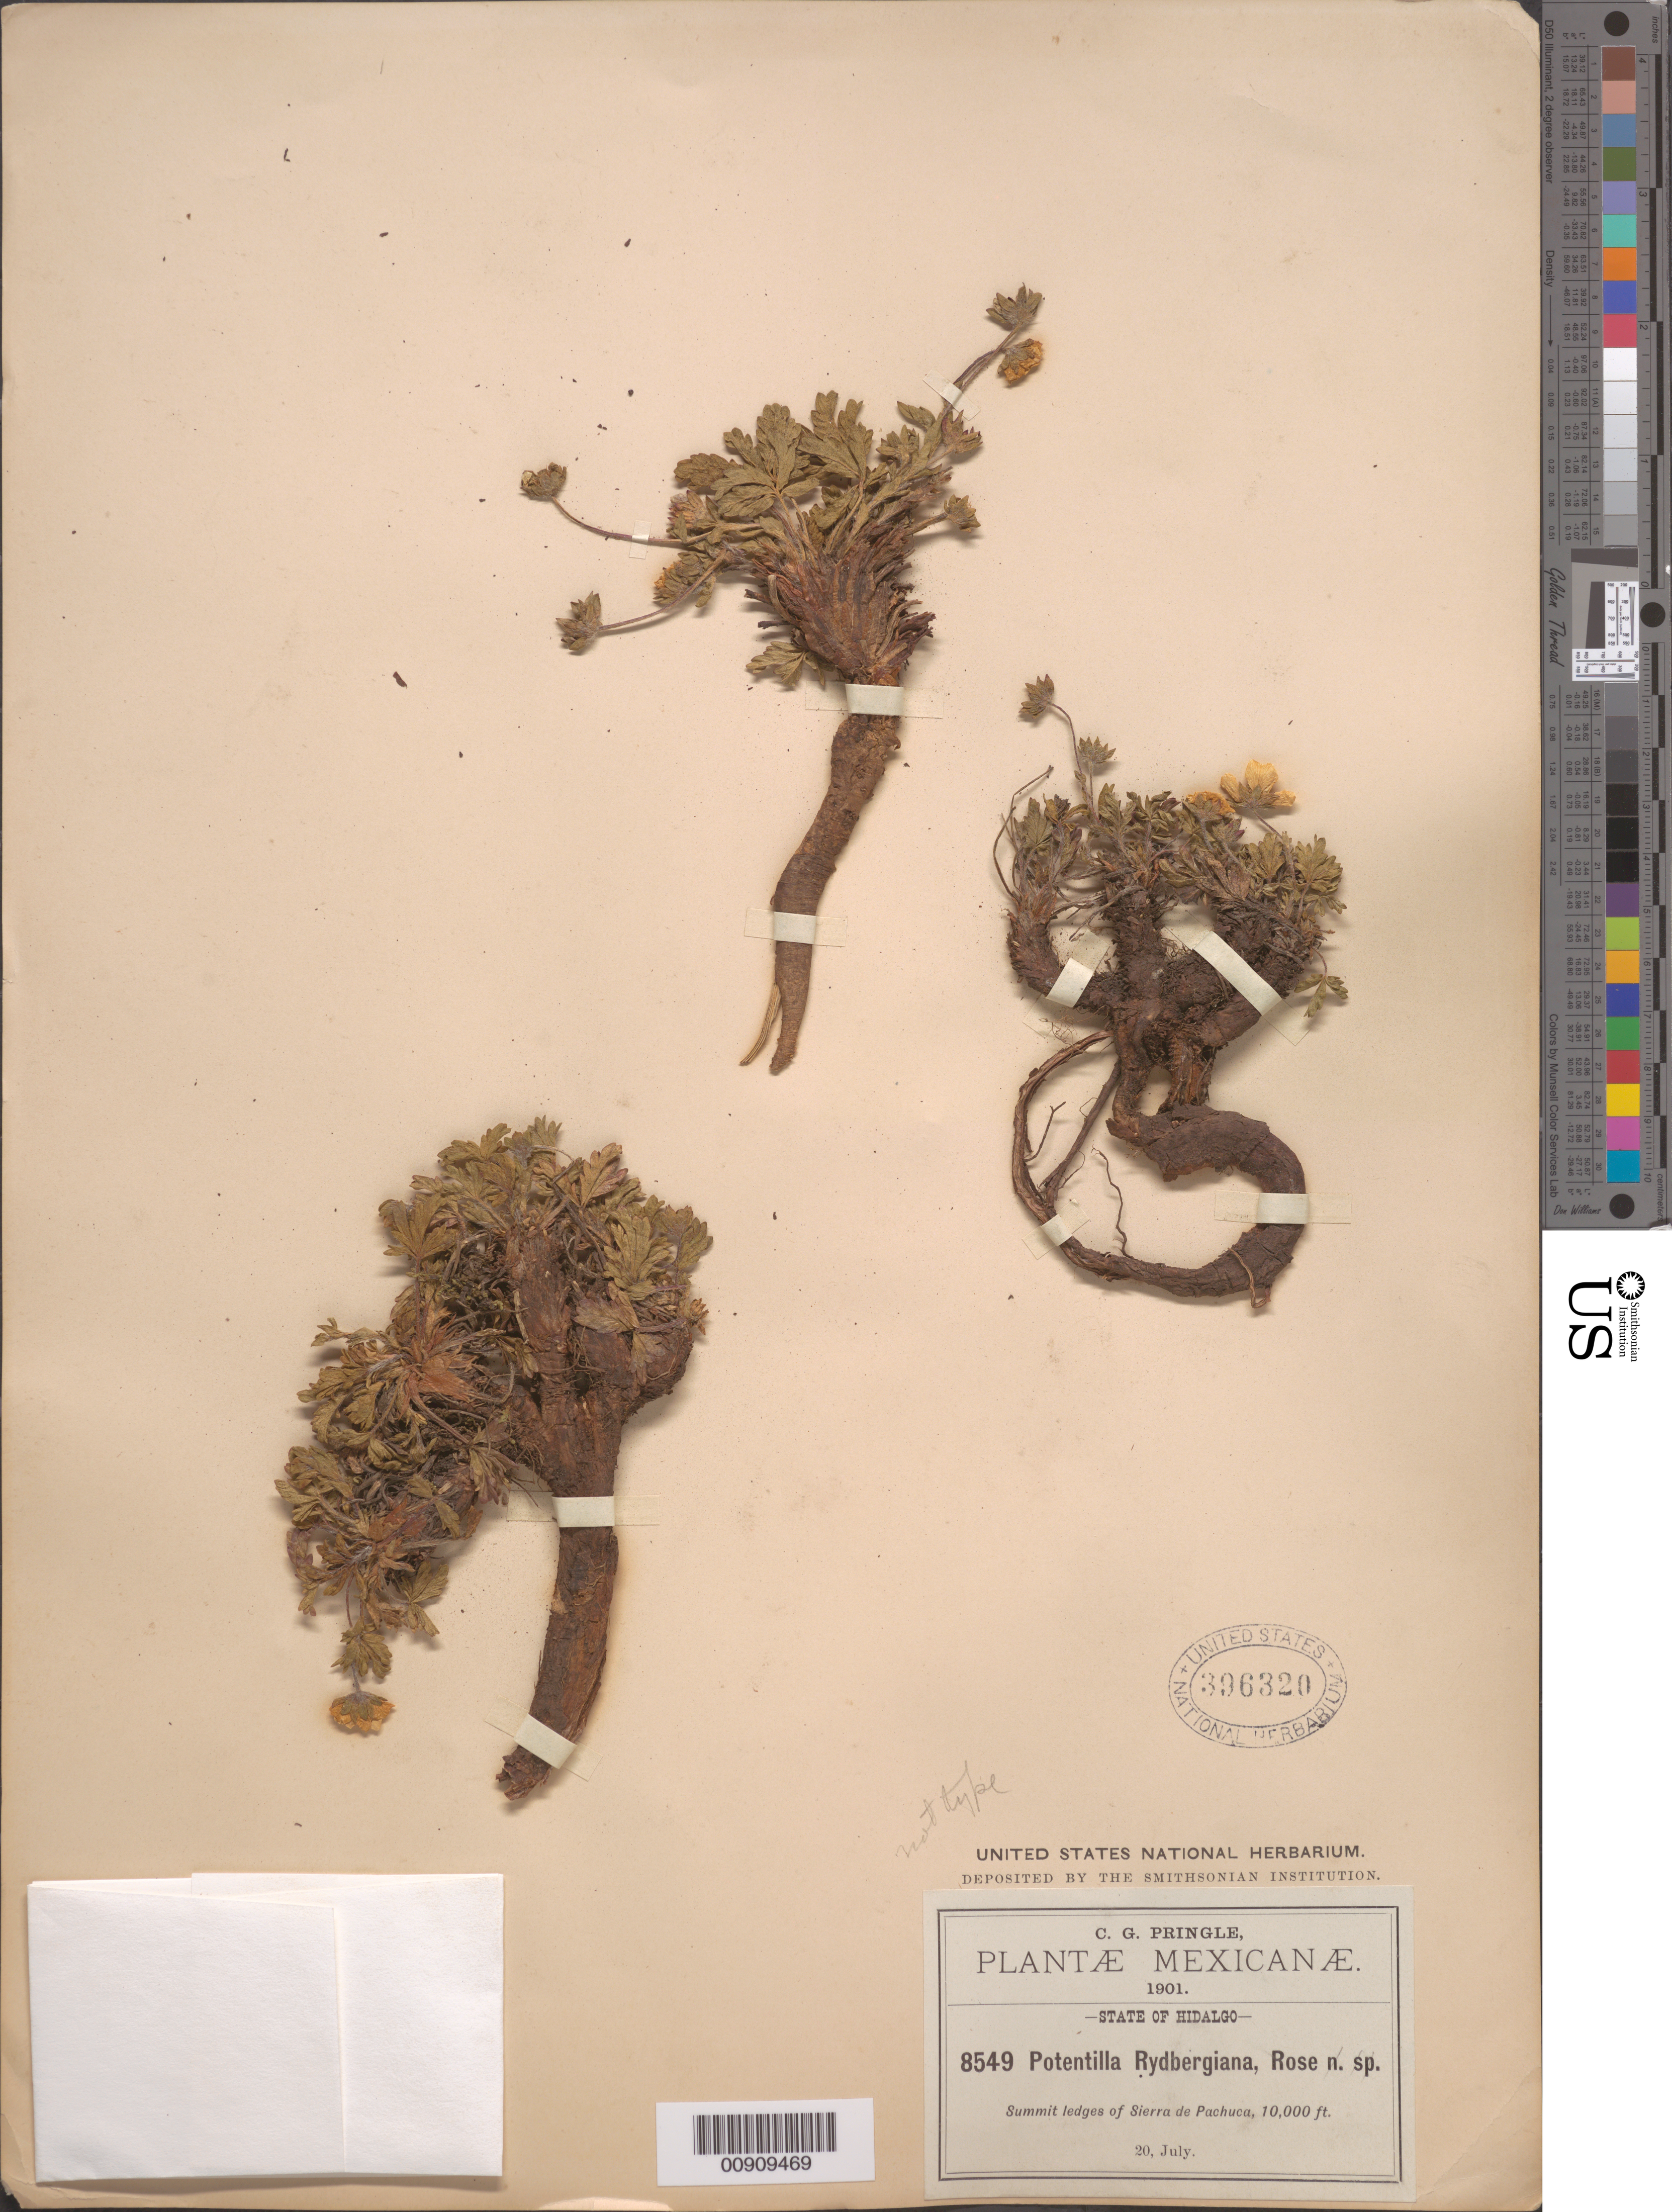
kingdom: Plantae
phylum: Tracheophyta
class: Magnoliopsida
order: Rosales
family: Rosaceae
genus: Potentilla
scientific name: Potentilla rydbergiana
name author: Rose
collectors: C. G. Pringle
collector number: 8549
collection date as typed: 20 Jul 1901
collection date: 1901-07-20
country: Mexico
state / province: Hidalgo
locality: Sierra de Pachuca, State of Hidalgo.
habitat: Summit ledges of Sierra.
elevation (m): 3048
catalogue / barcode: US 396320